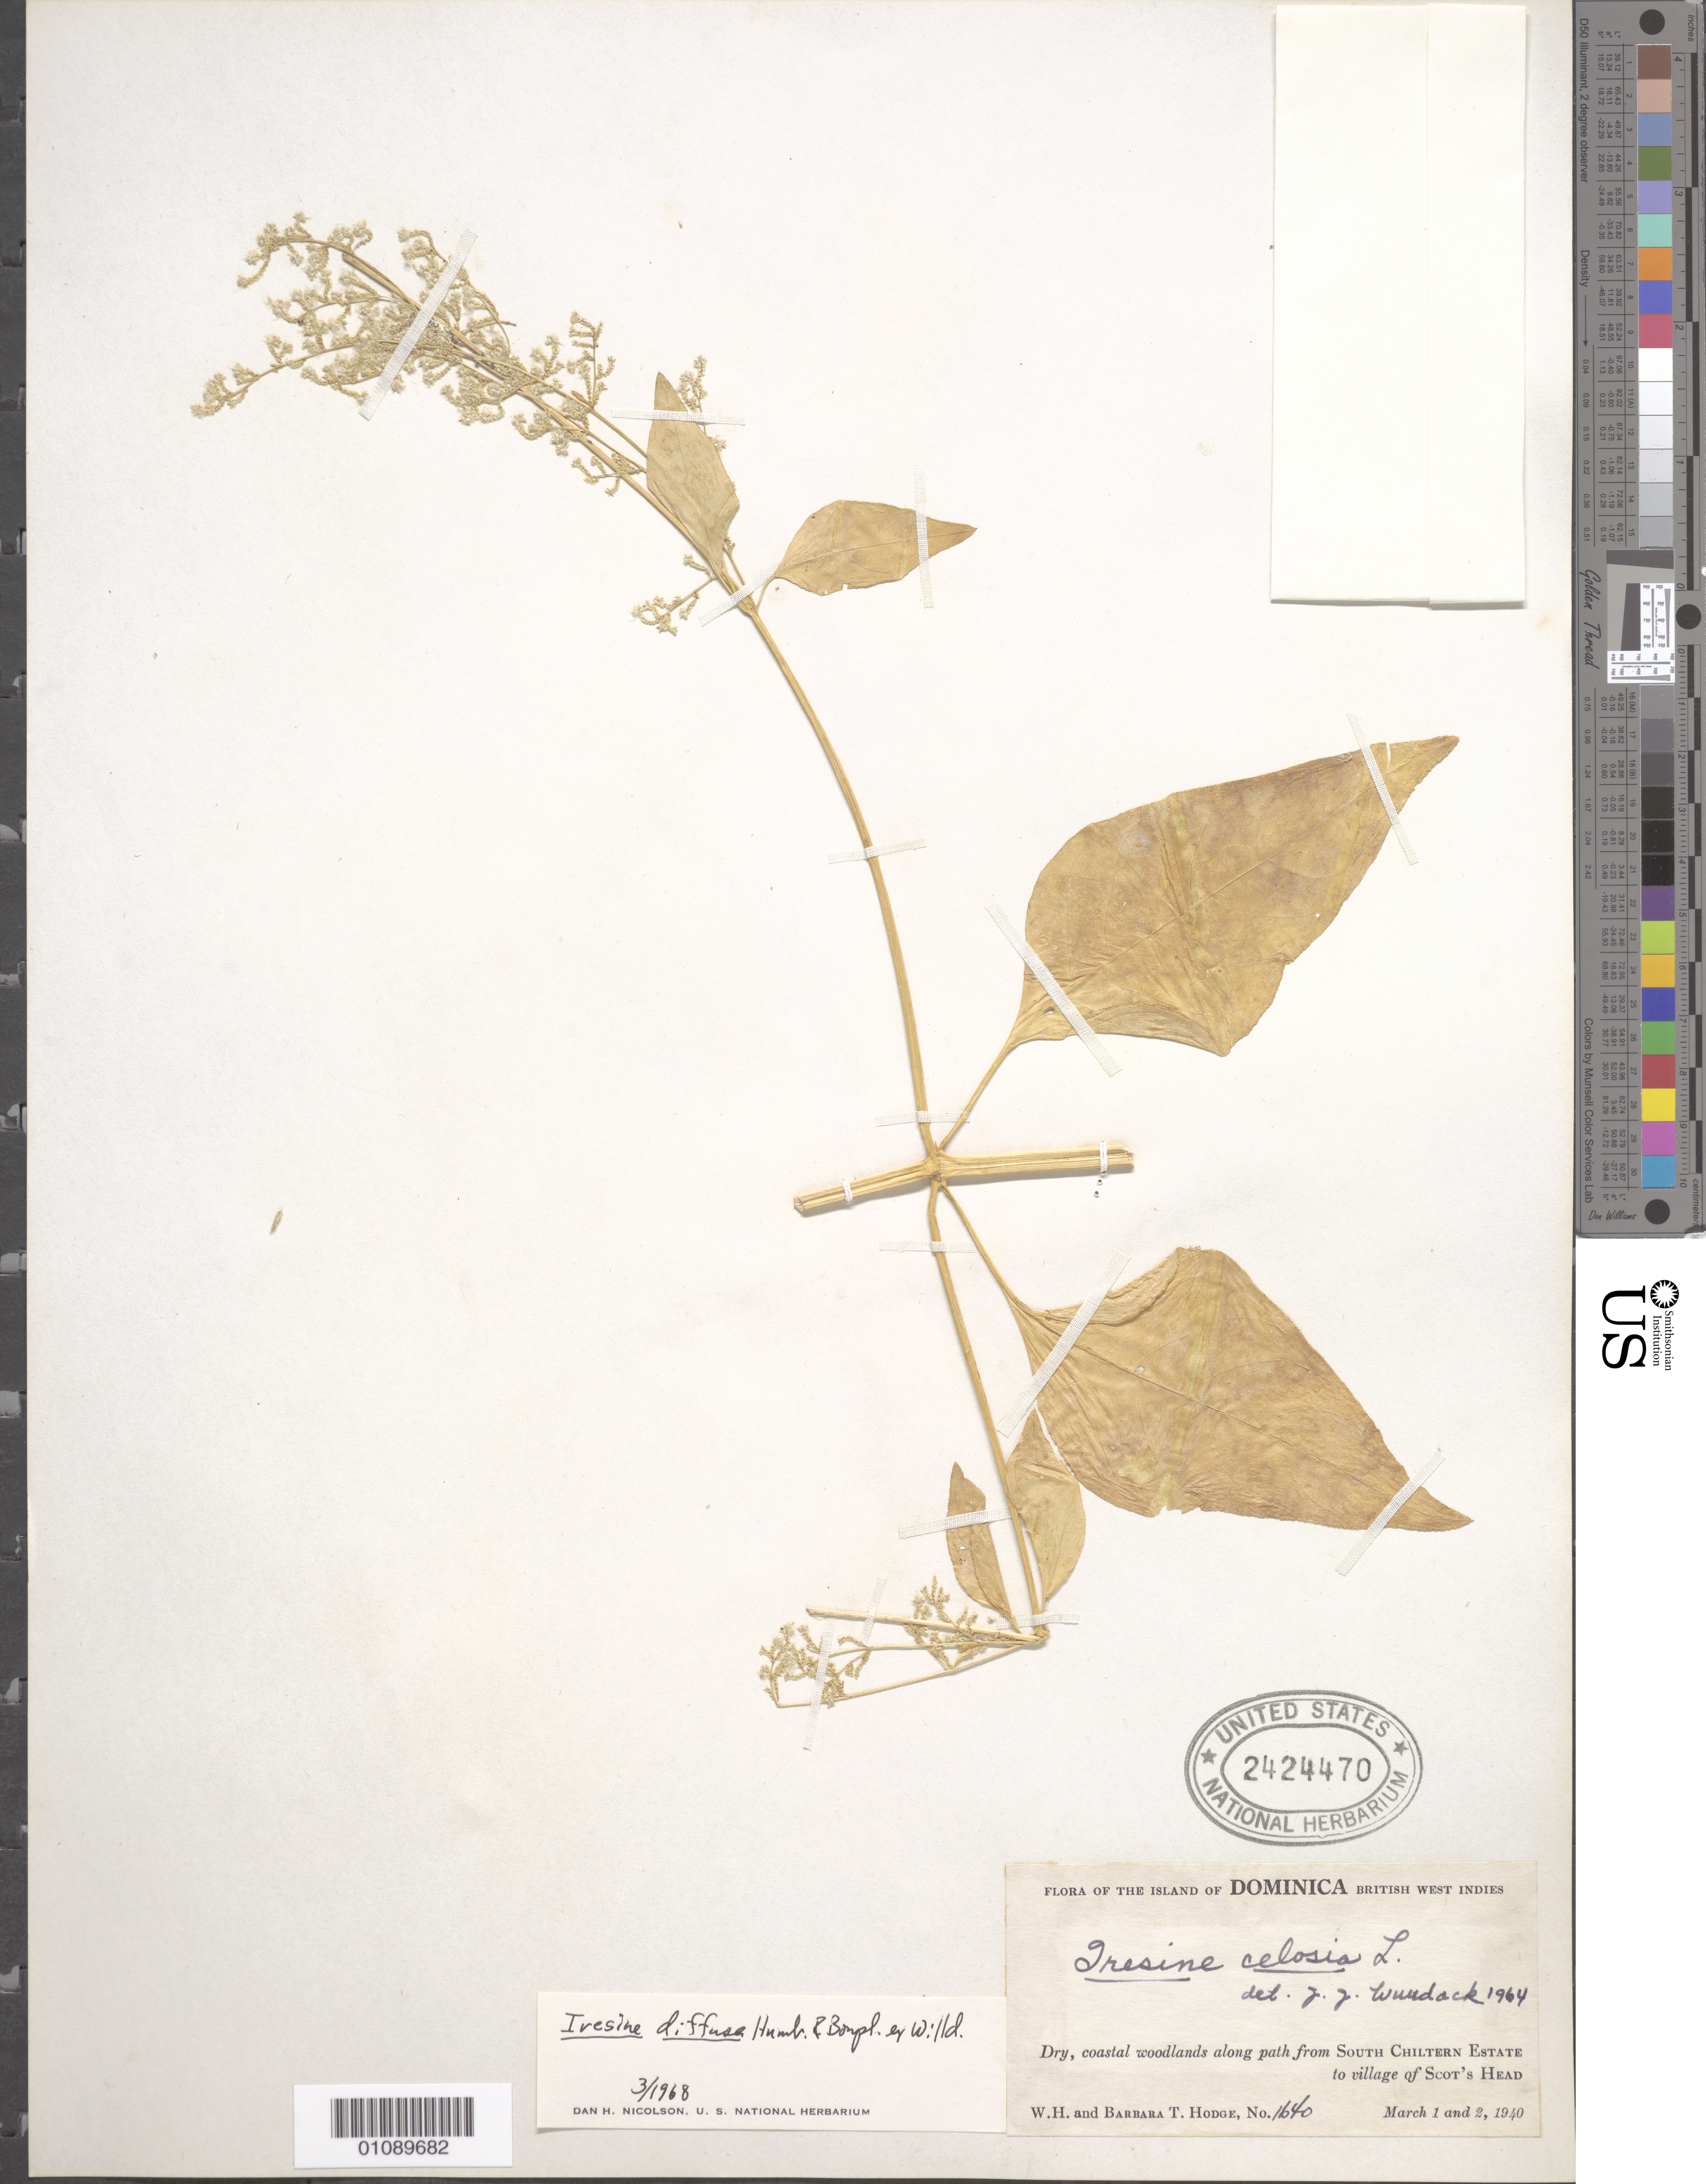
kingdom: Plantae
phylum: Tracheophyta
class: Magnoliopsida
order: Caryophyllales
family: Amaranthaceae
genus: Iresine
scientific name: Iresine diffusa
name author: Humb. & Bonpl. ex Willd.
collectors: B. Hodge & W. Hodge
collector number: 1640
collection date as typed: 01 Mar 1940 and 02 Mar 1940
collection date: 1940-03-01,1940-03-02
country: Dominica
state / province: St. Mark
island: Dominica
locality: Along path from South Chiltern Estate to village of Scot's Head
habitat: Dry, coastal woodlands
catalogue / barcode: US 2424470